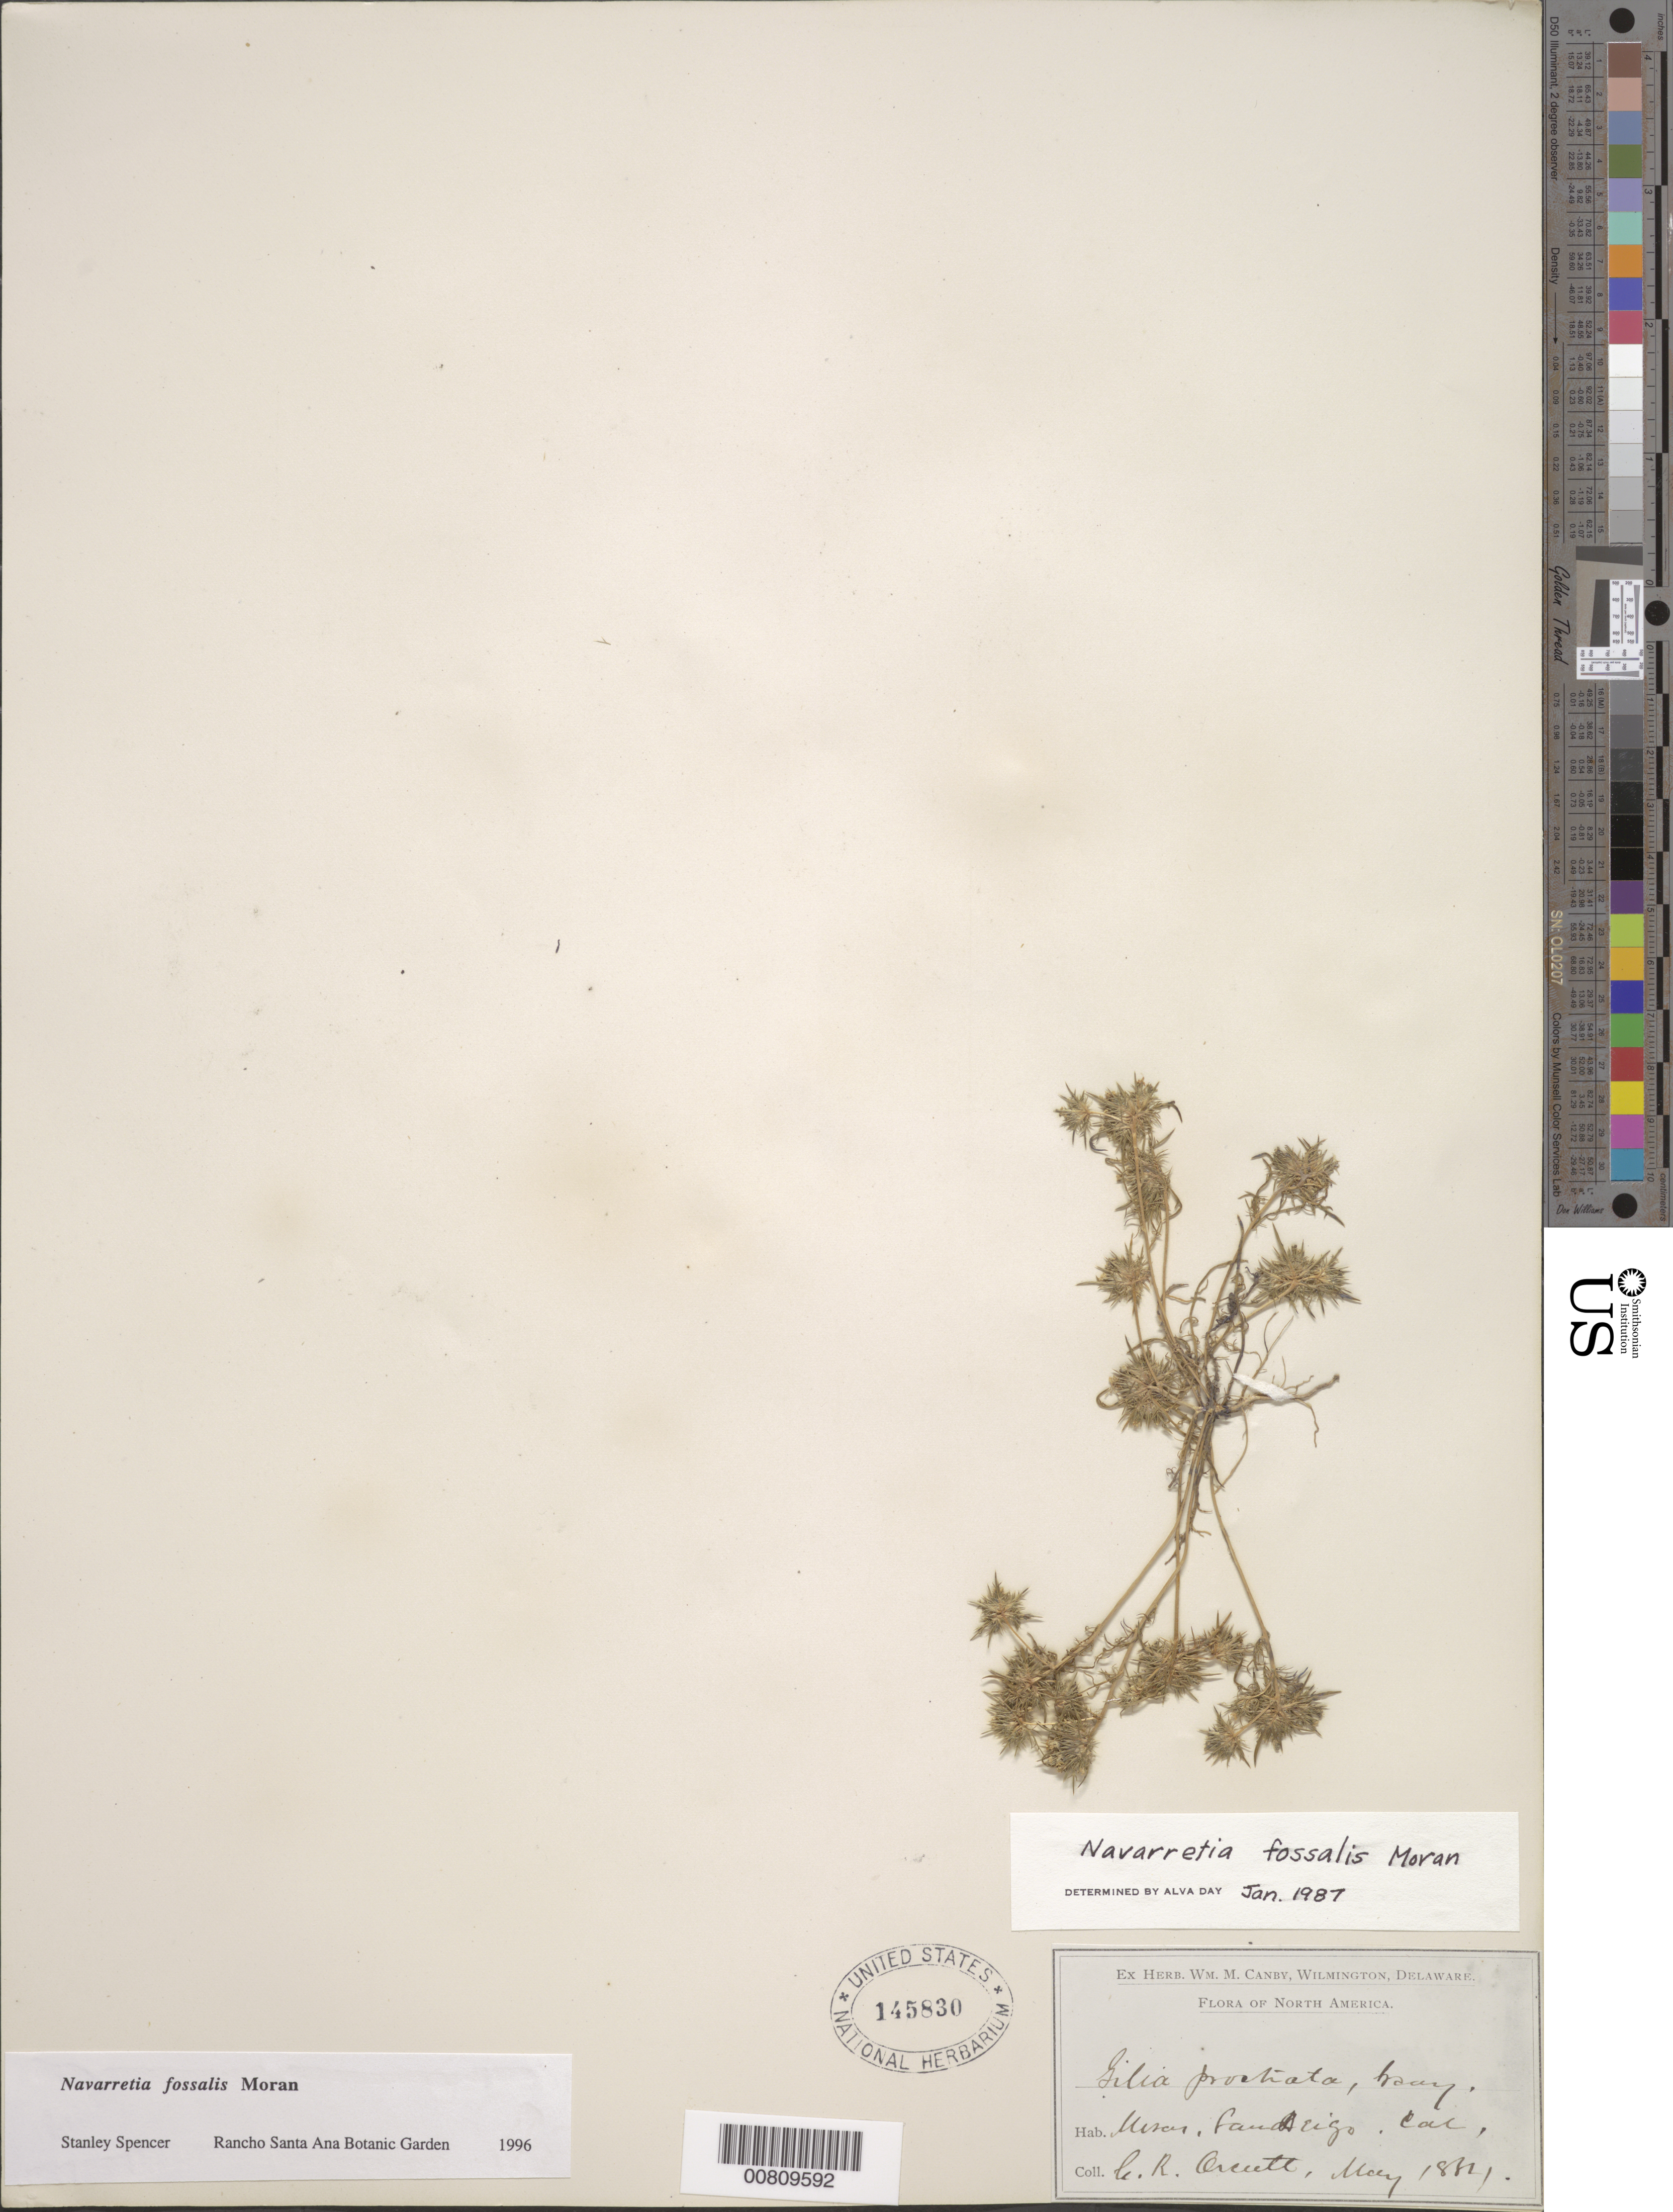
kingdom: Plantae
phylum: Tracheophyta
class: Magnoliopsida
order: Ericales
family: Polemoniaceae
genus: Navarretia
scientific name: Navarretia fossalis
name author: Moran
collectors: C. R. Orcutt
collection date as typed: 13 May 1884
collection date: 1884-05-13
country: United States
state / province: California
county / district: San Diego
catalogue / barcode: US 145830